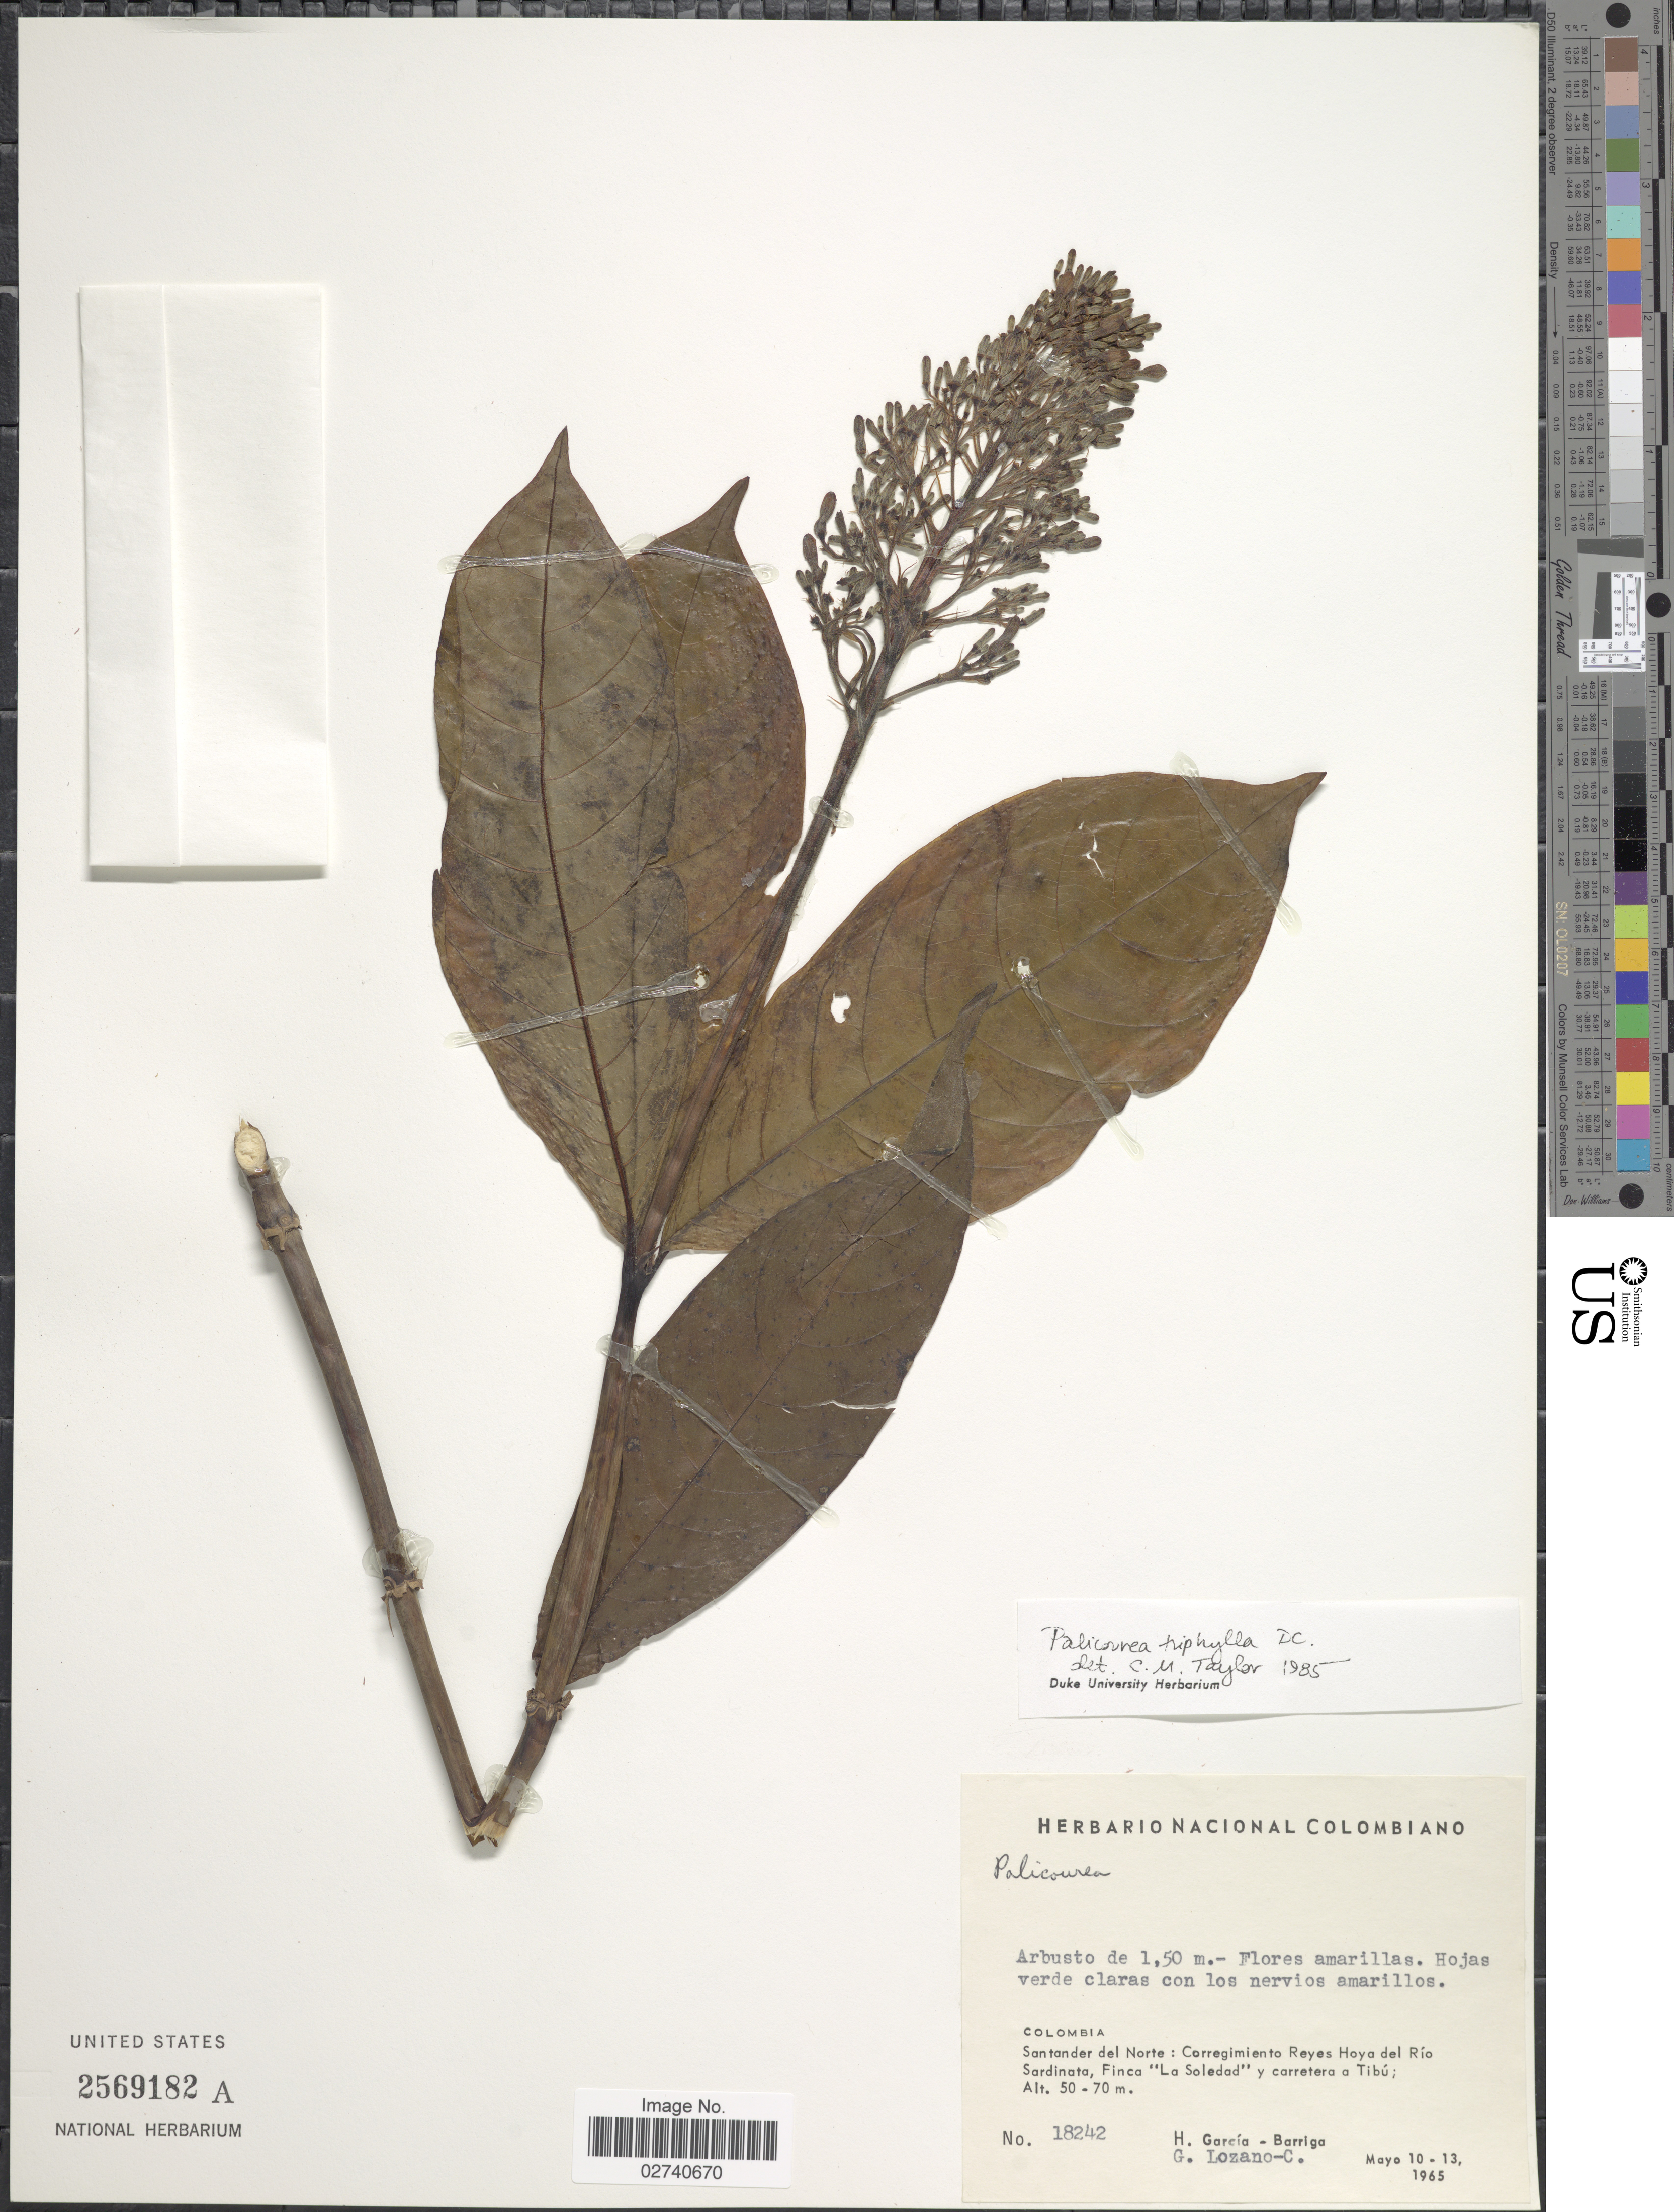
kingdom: Plantae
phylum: Tracheophyta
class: Magnoliopsida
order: Gentianales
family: Rubiaceae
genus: Palicourea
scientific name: Palicourea triphylla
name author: DC.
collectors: H. García Barriga & G. Lozano-Contreras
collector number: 18242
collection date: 1965-05-10/1965-05-13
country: Colombia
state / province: Norte de Santander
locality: Corregimiento Reyes Hoya del Rio Sardinata, Finca "La Soledad" y carretera a Tibu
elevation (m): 50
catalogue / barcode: US 2569182A